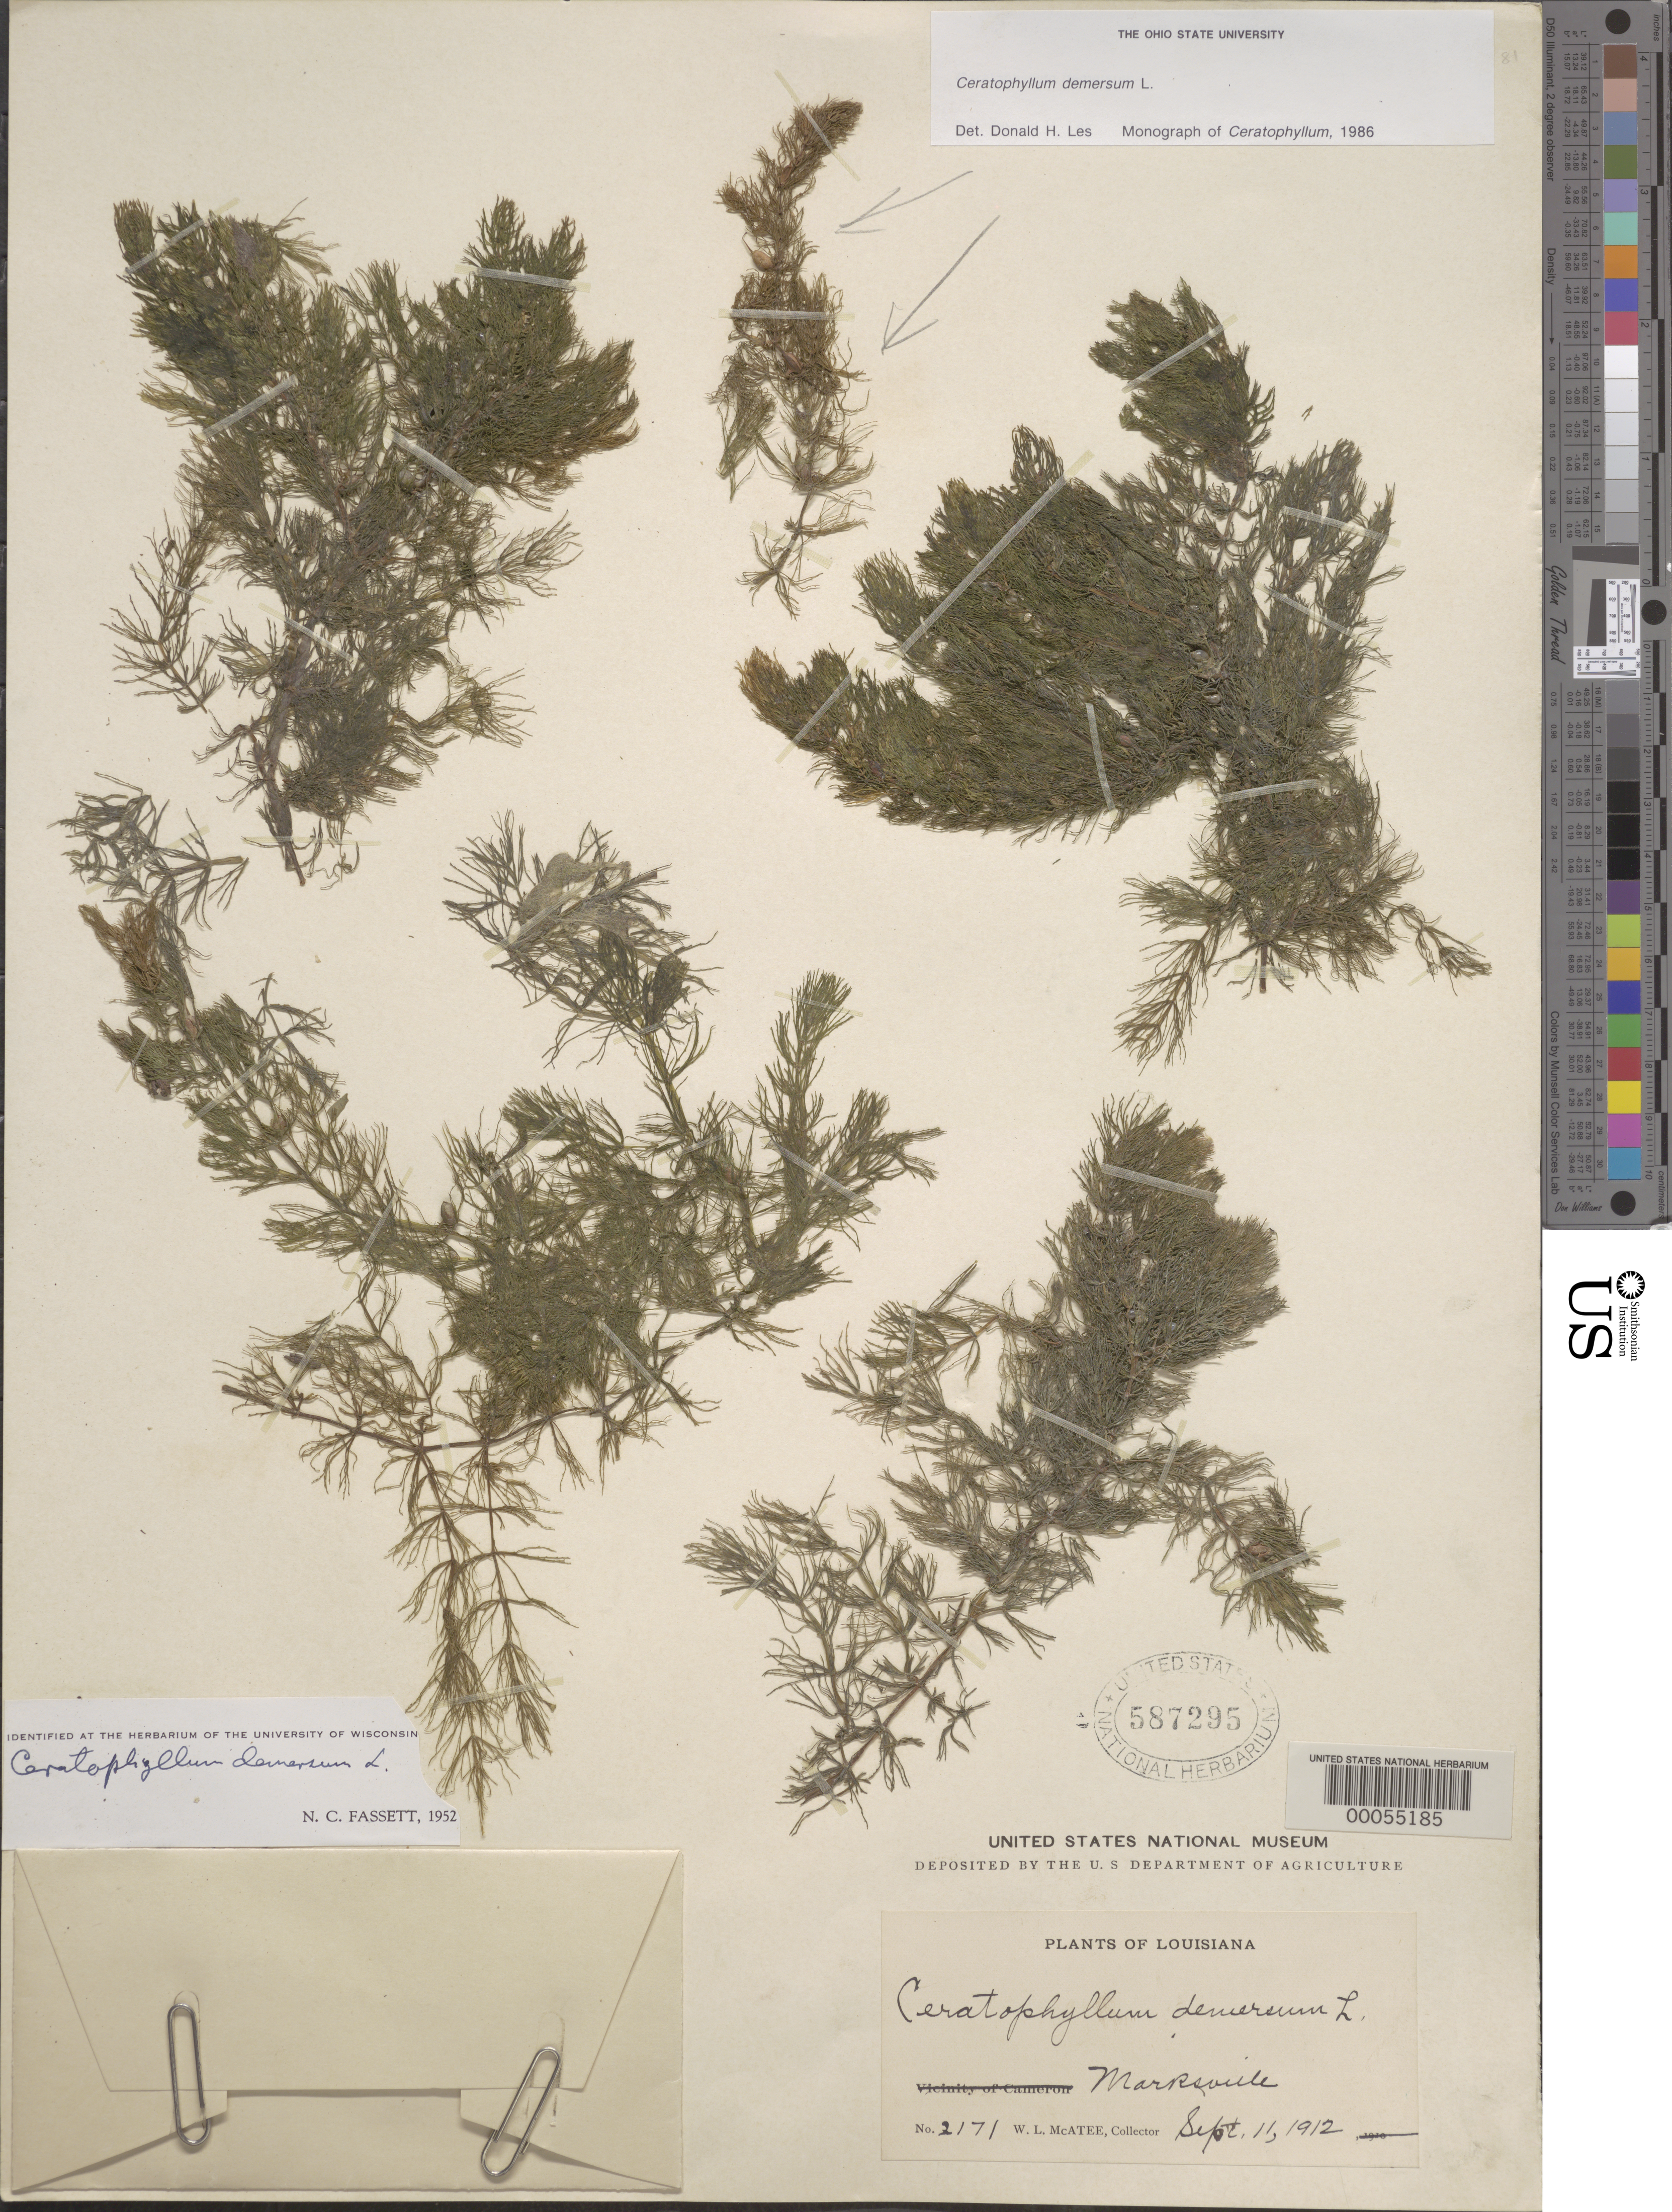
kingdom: Plantae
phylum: Tracheophyta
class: Magnoliopsida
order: Ceratophyllales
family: Ceratophyllaceae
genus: Ceratophyllum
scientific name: Ceratophyllum demersum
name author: L.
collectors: W. McAtee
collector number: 2171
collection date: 1912-09-11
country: United States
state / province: Louisiana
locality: Marksville.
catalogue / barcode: US 587295